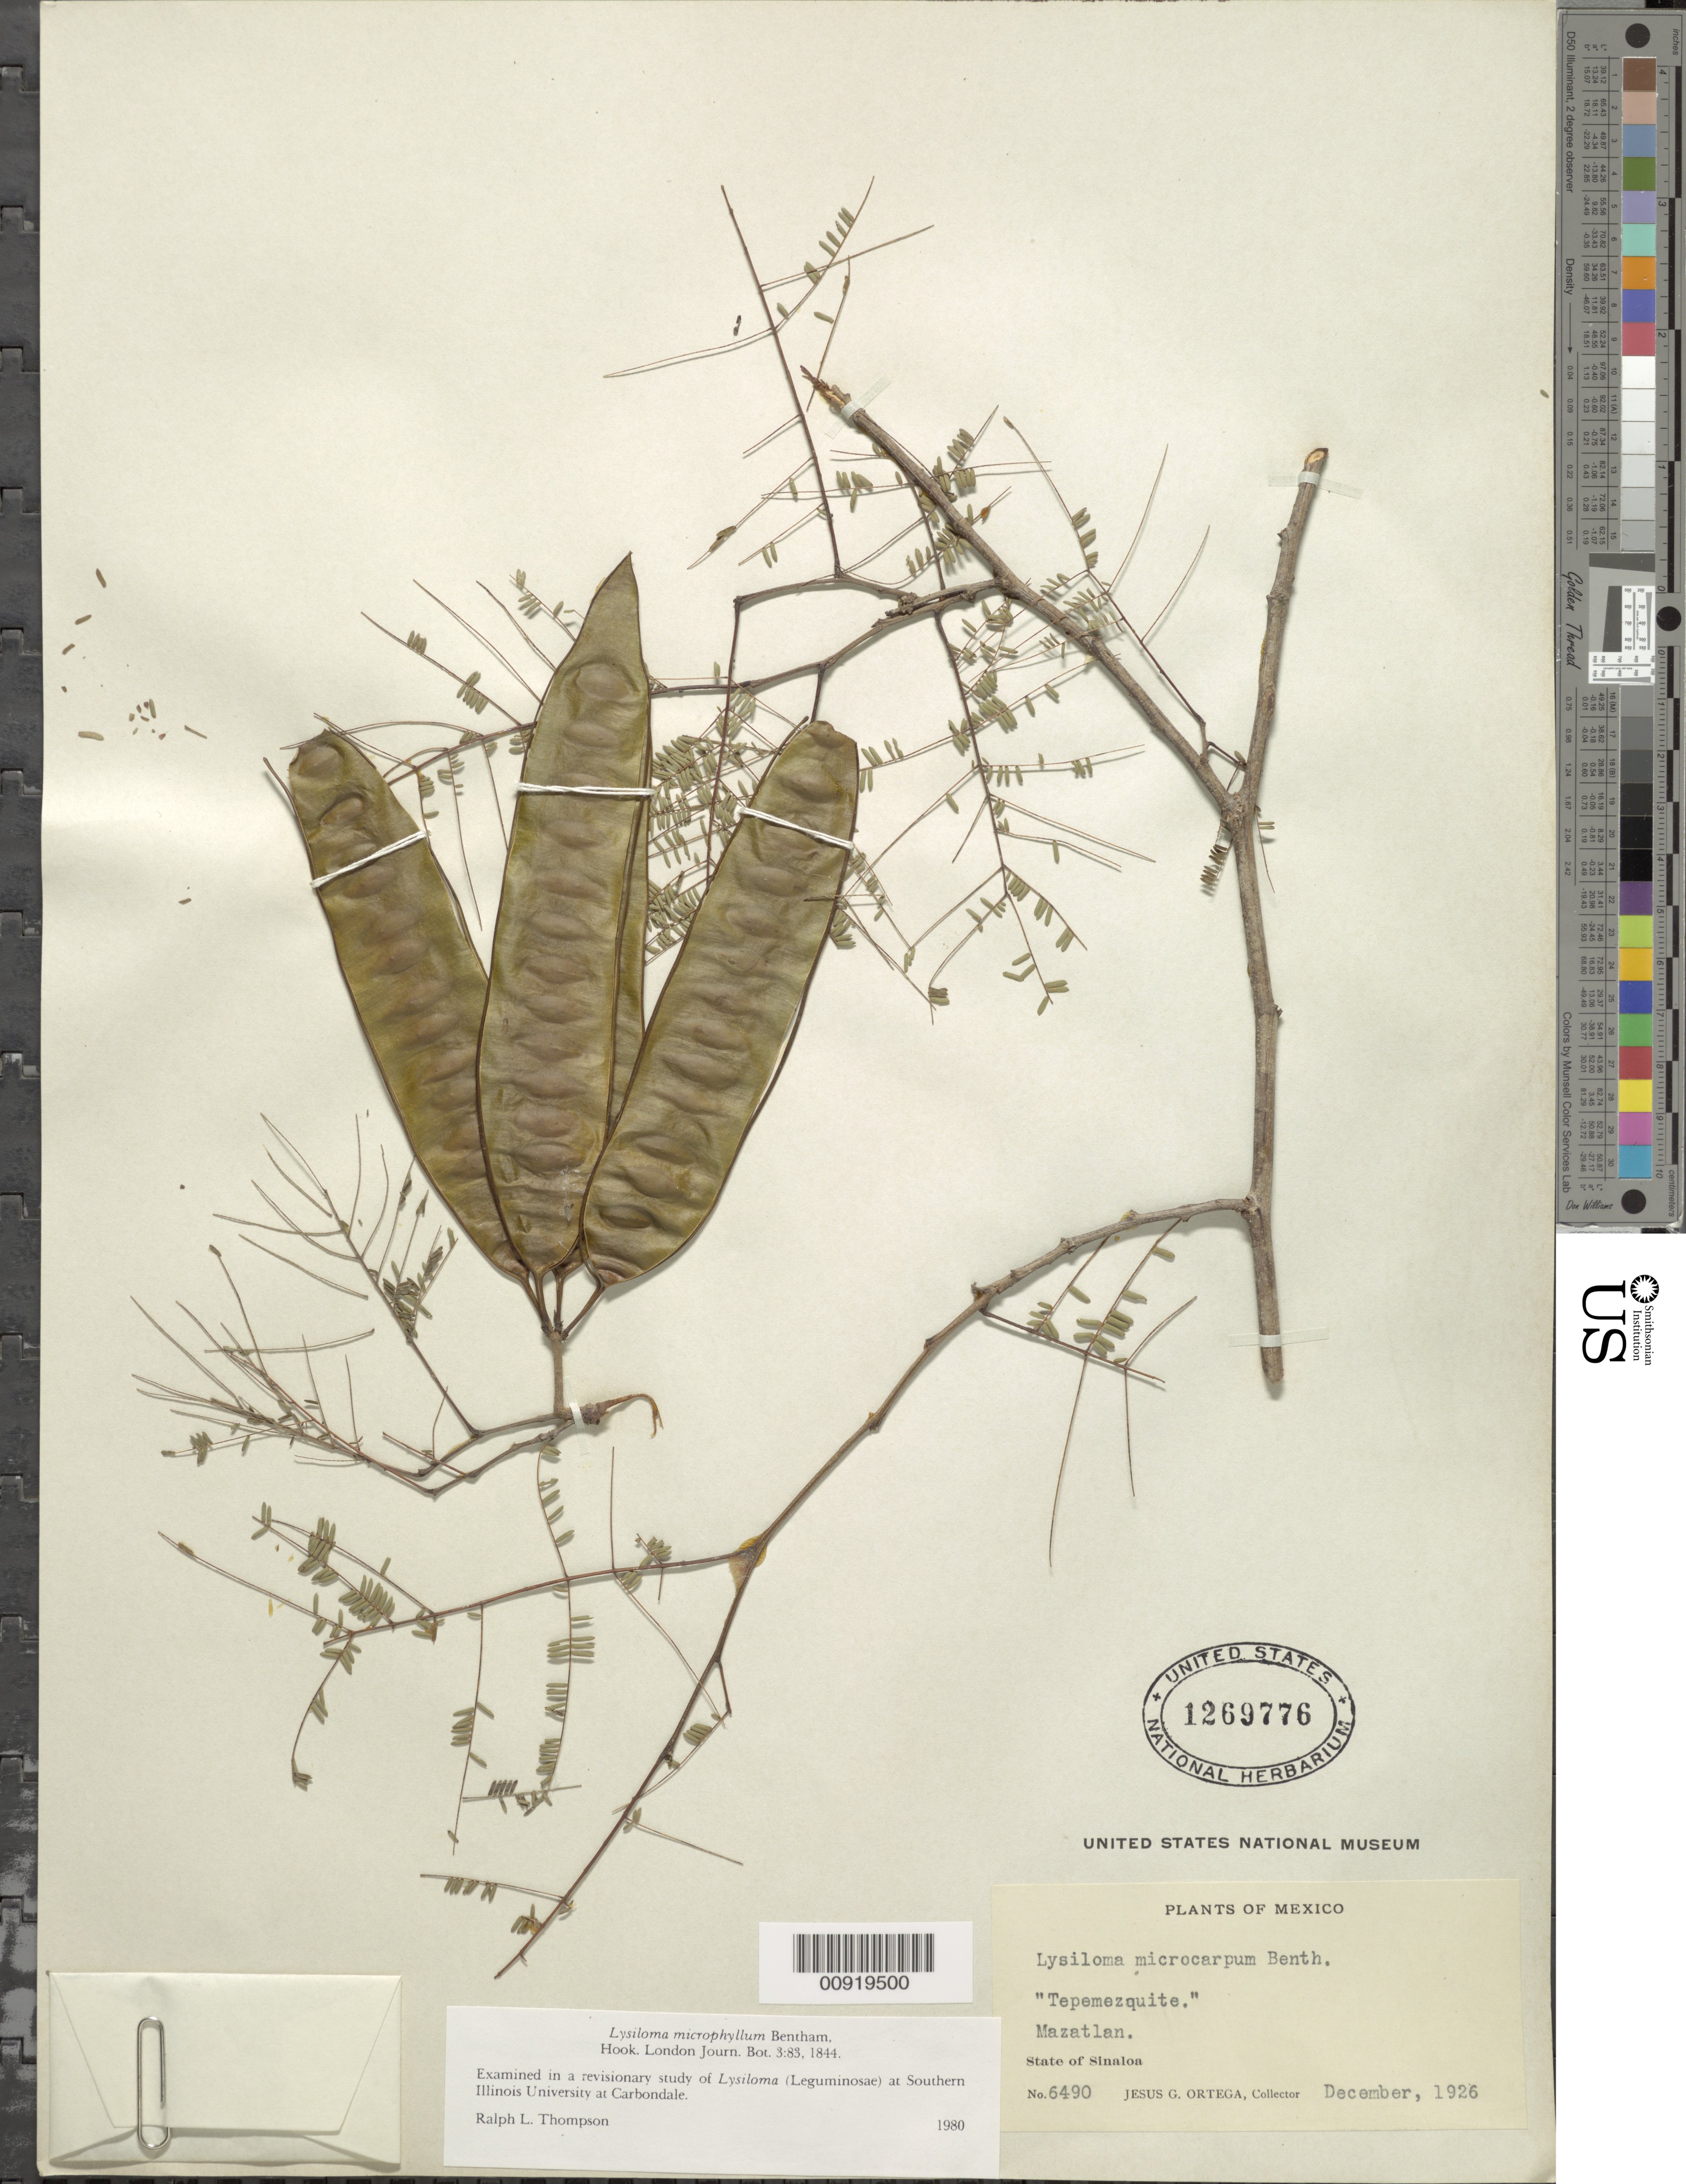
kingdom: Plantae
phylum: Tracheophyta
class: Magnoliopsida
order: Fabales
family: Fabaceae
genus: Lysiloma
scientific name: Lysiloma microphyllum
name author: Benth.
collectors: J. Ortega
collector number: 6490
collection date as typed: Dec 1926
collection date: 1926-12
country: Mexico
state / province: Sinaloa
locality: Mazatlán, State of Sinaloa.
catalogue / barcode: US 1269776